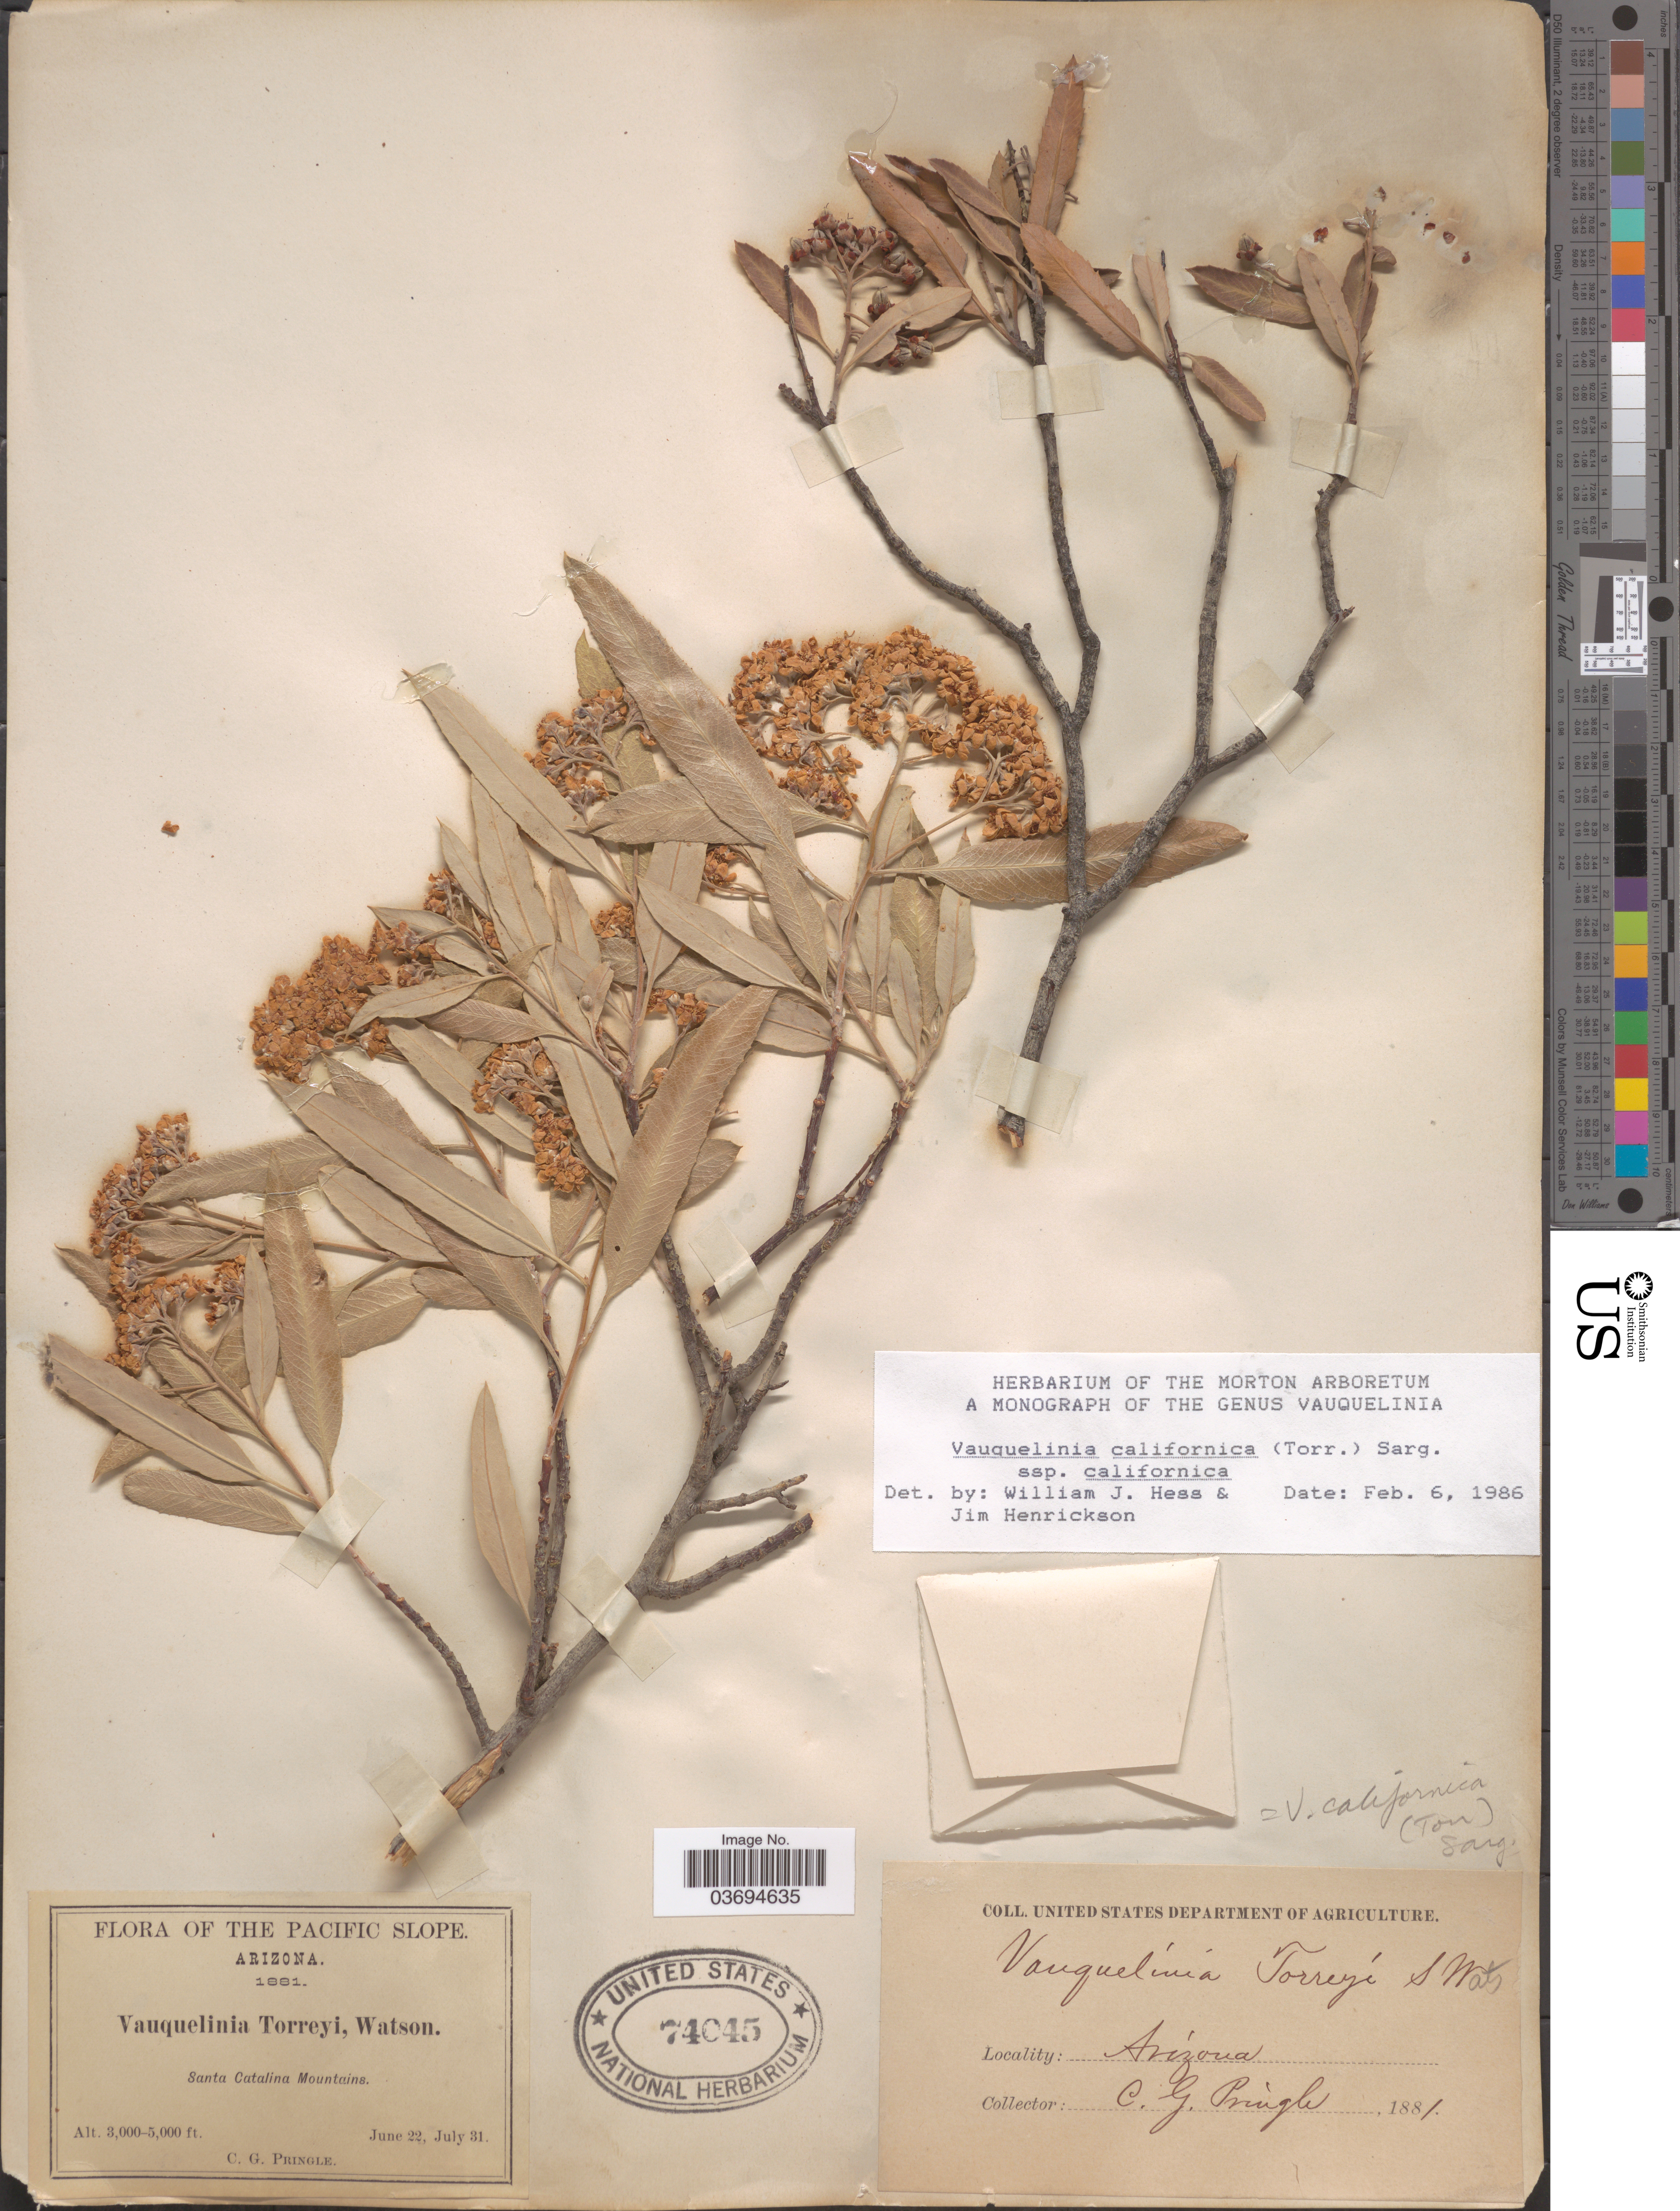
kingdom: Plantae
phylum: Tracheophyta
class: Magnoliopsida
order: Rosales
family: Rosaceae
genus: Vauquelinia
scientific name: Vauquelinia californica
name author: (Torr.) Sarg.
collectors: C. G. Pringle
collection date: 1881-06-22/1881-07-31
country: United States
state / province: Arizona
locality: The Pacific Slope. Santa Catalina Mountains.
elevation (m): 914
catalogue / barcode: US 74045